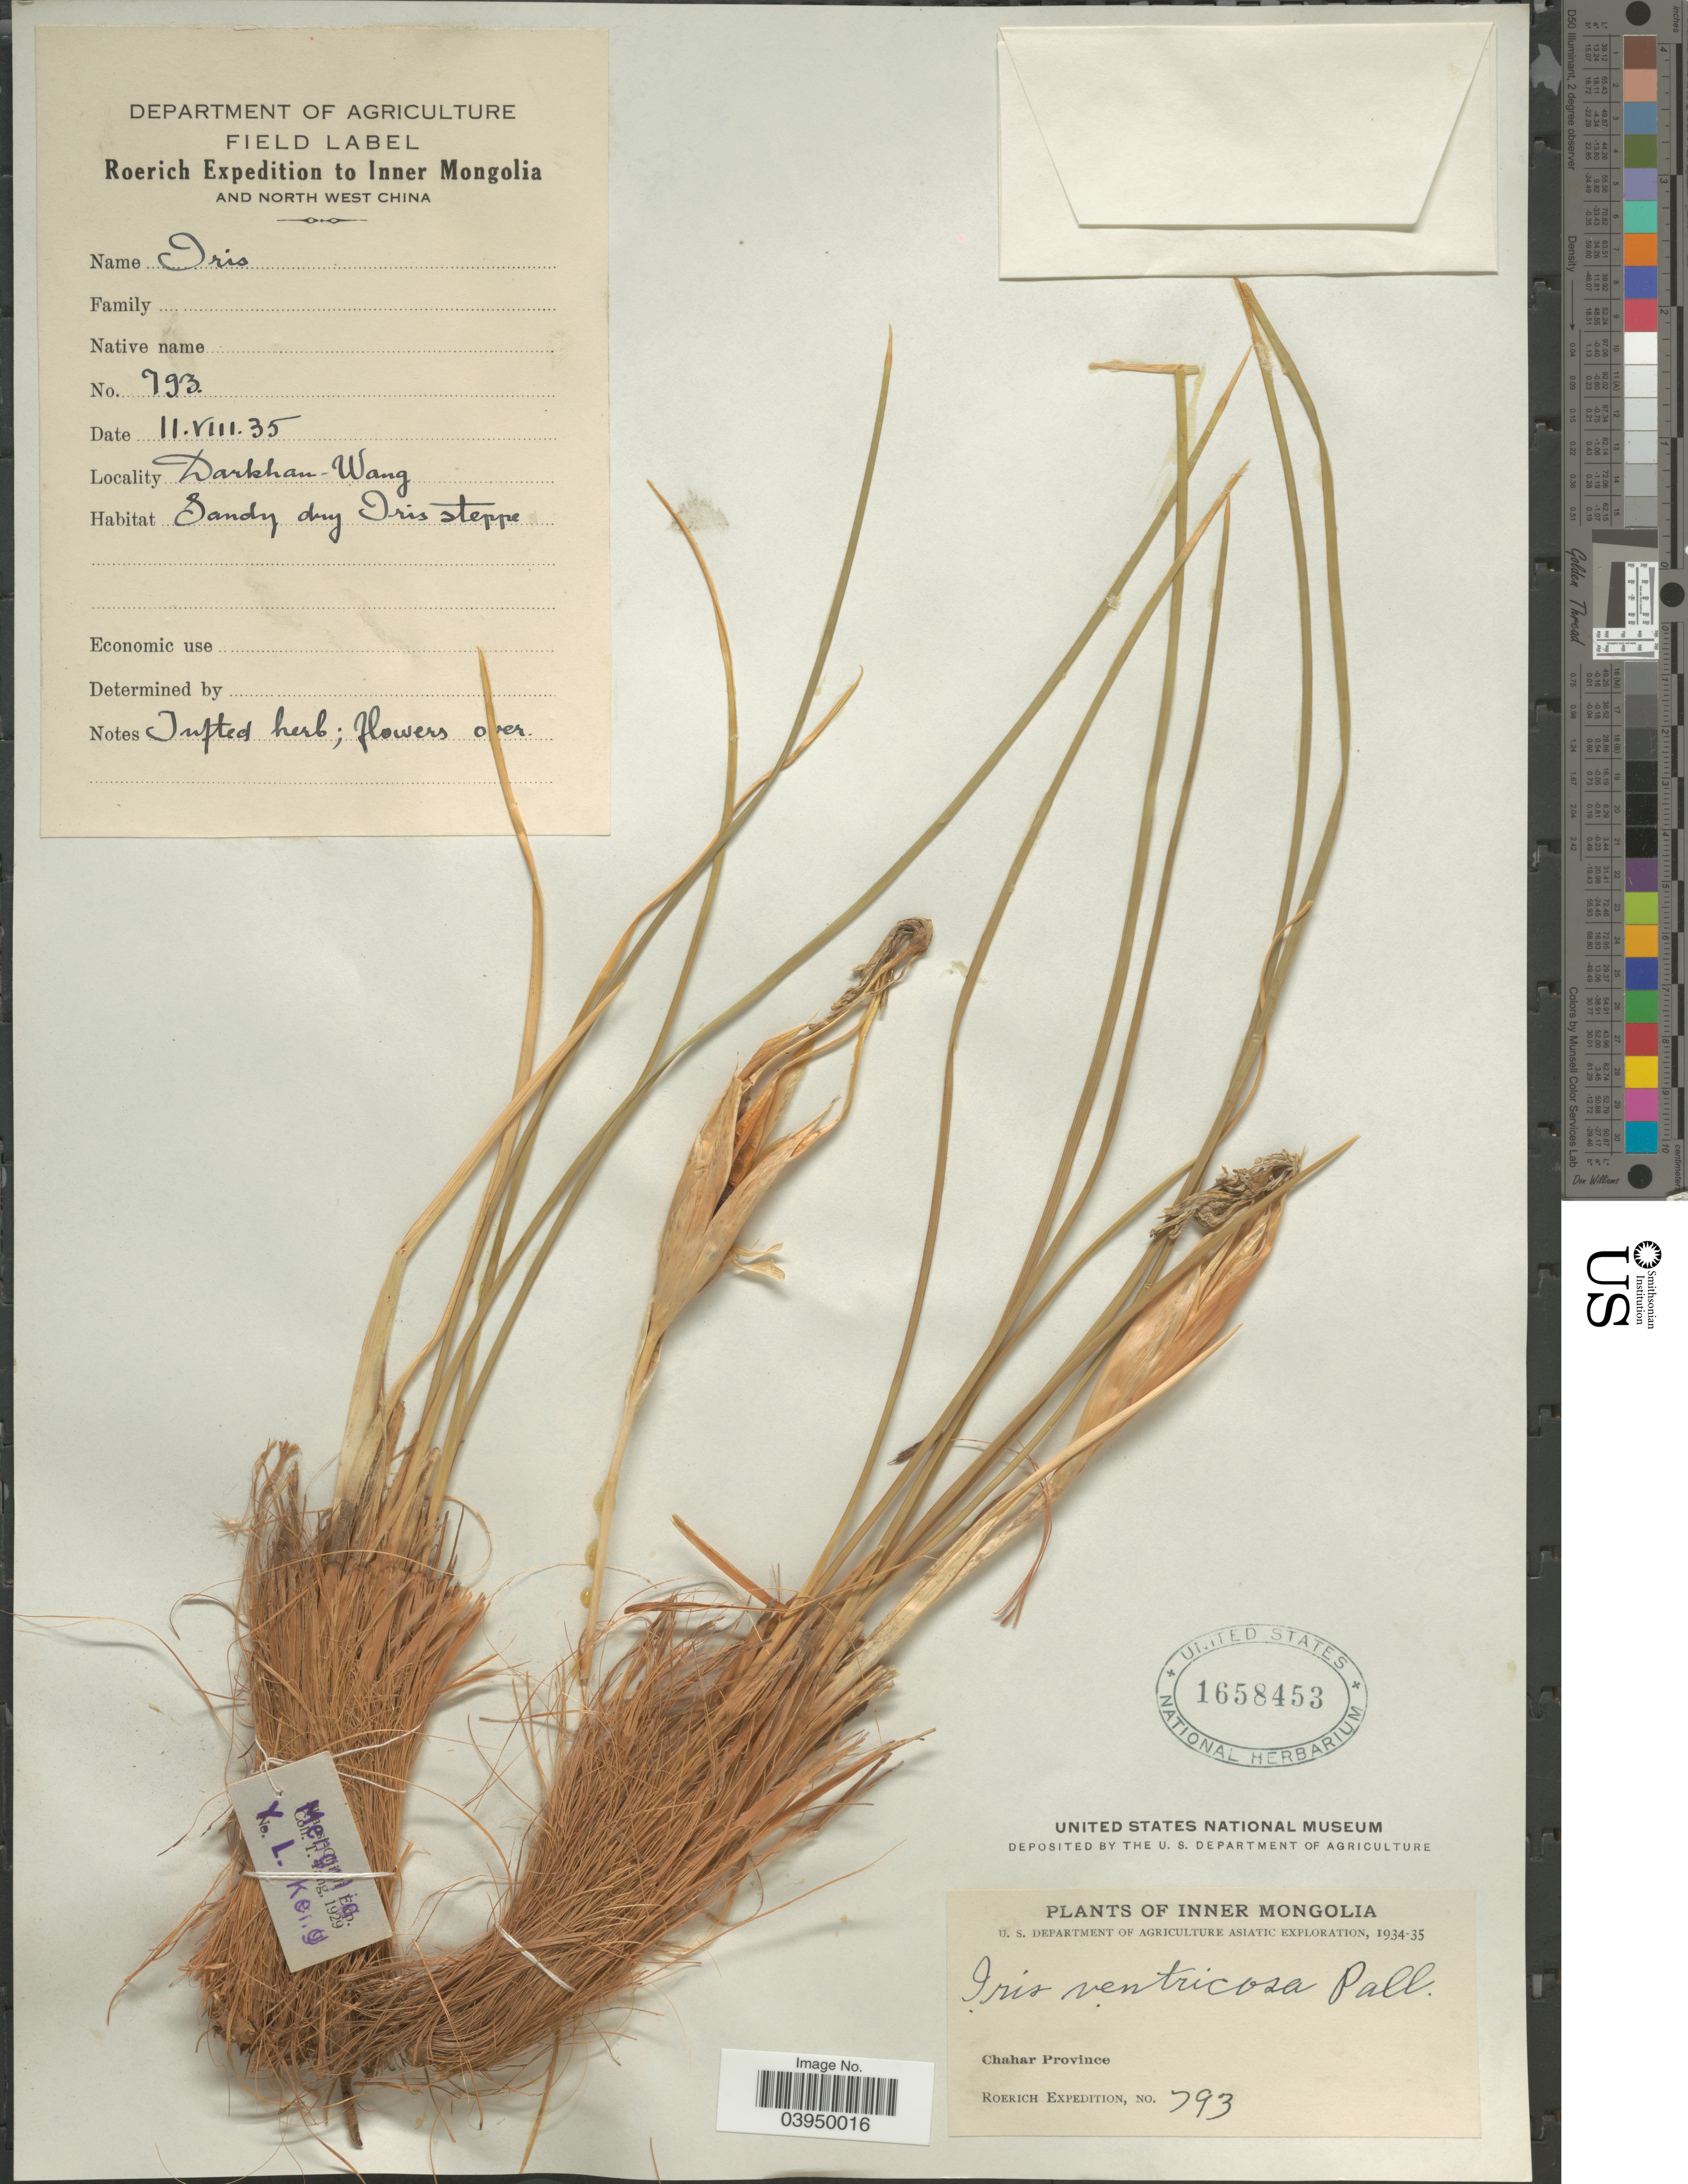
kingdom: Plantae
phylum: Tracheophyta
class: Liliopsida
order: Asparagales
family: Iridaceae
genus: Iris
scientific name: Iris ventricosa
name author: Pall.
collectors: Roerich Expedition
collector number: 793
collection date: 1935-08-11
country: China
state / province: Nei Monggol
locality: Chahar Province. Inner Mongolia and North West China. Darkhan-Wang.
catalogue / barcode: US 1658453